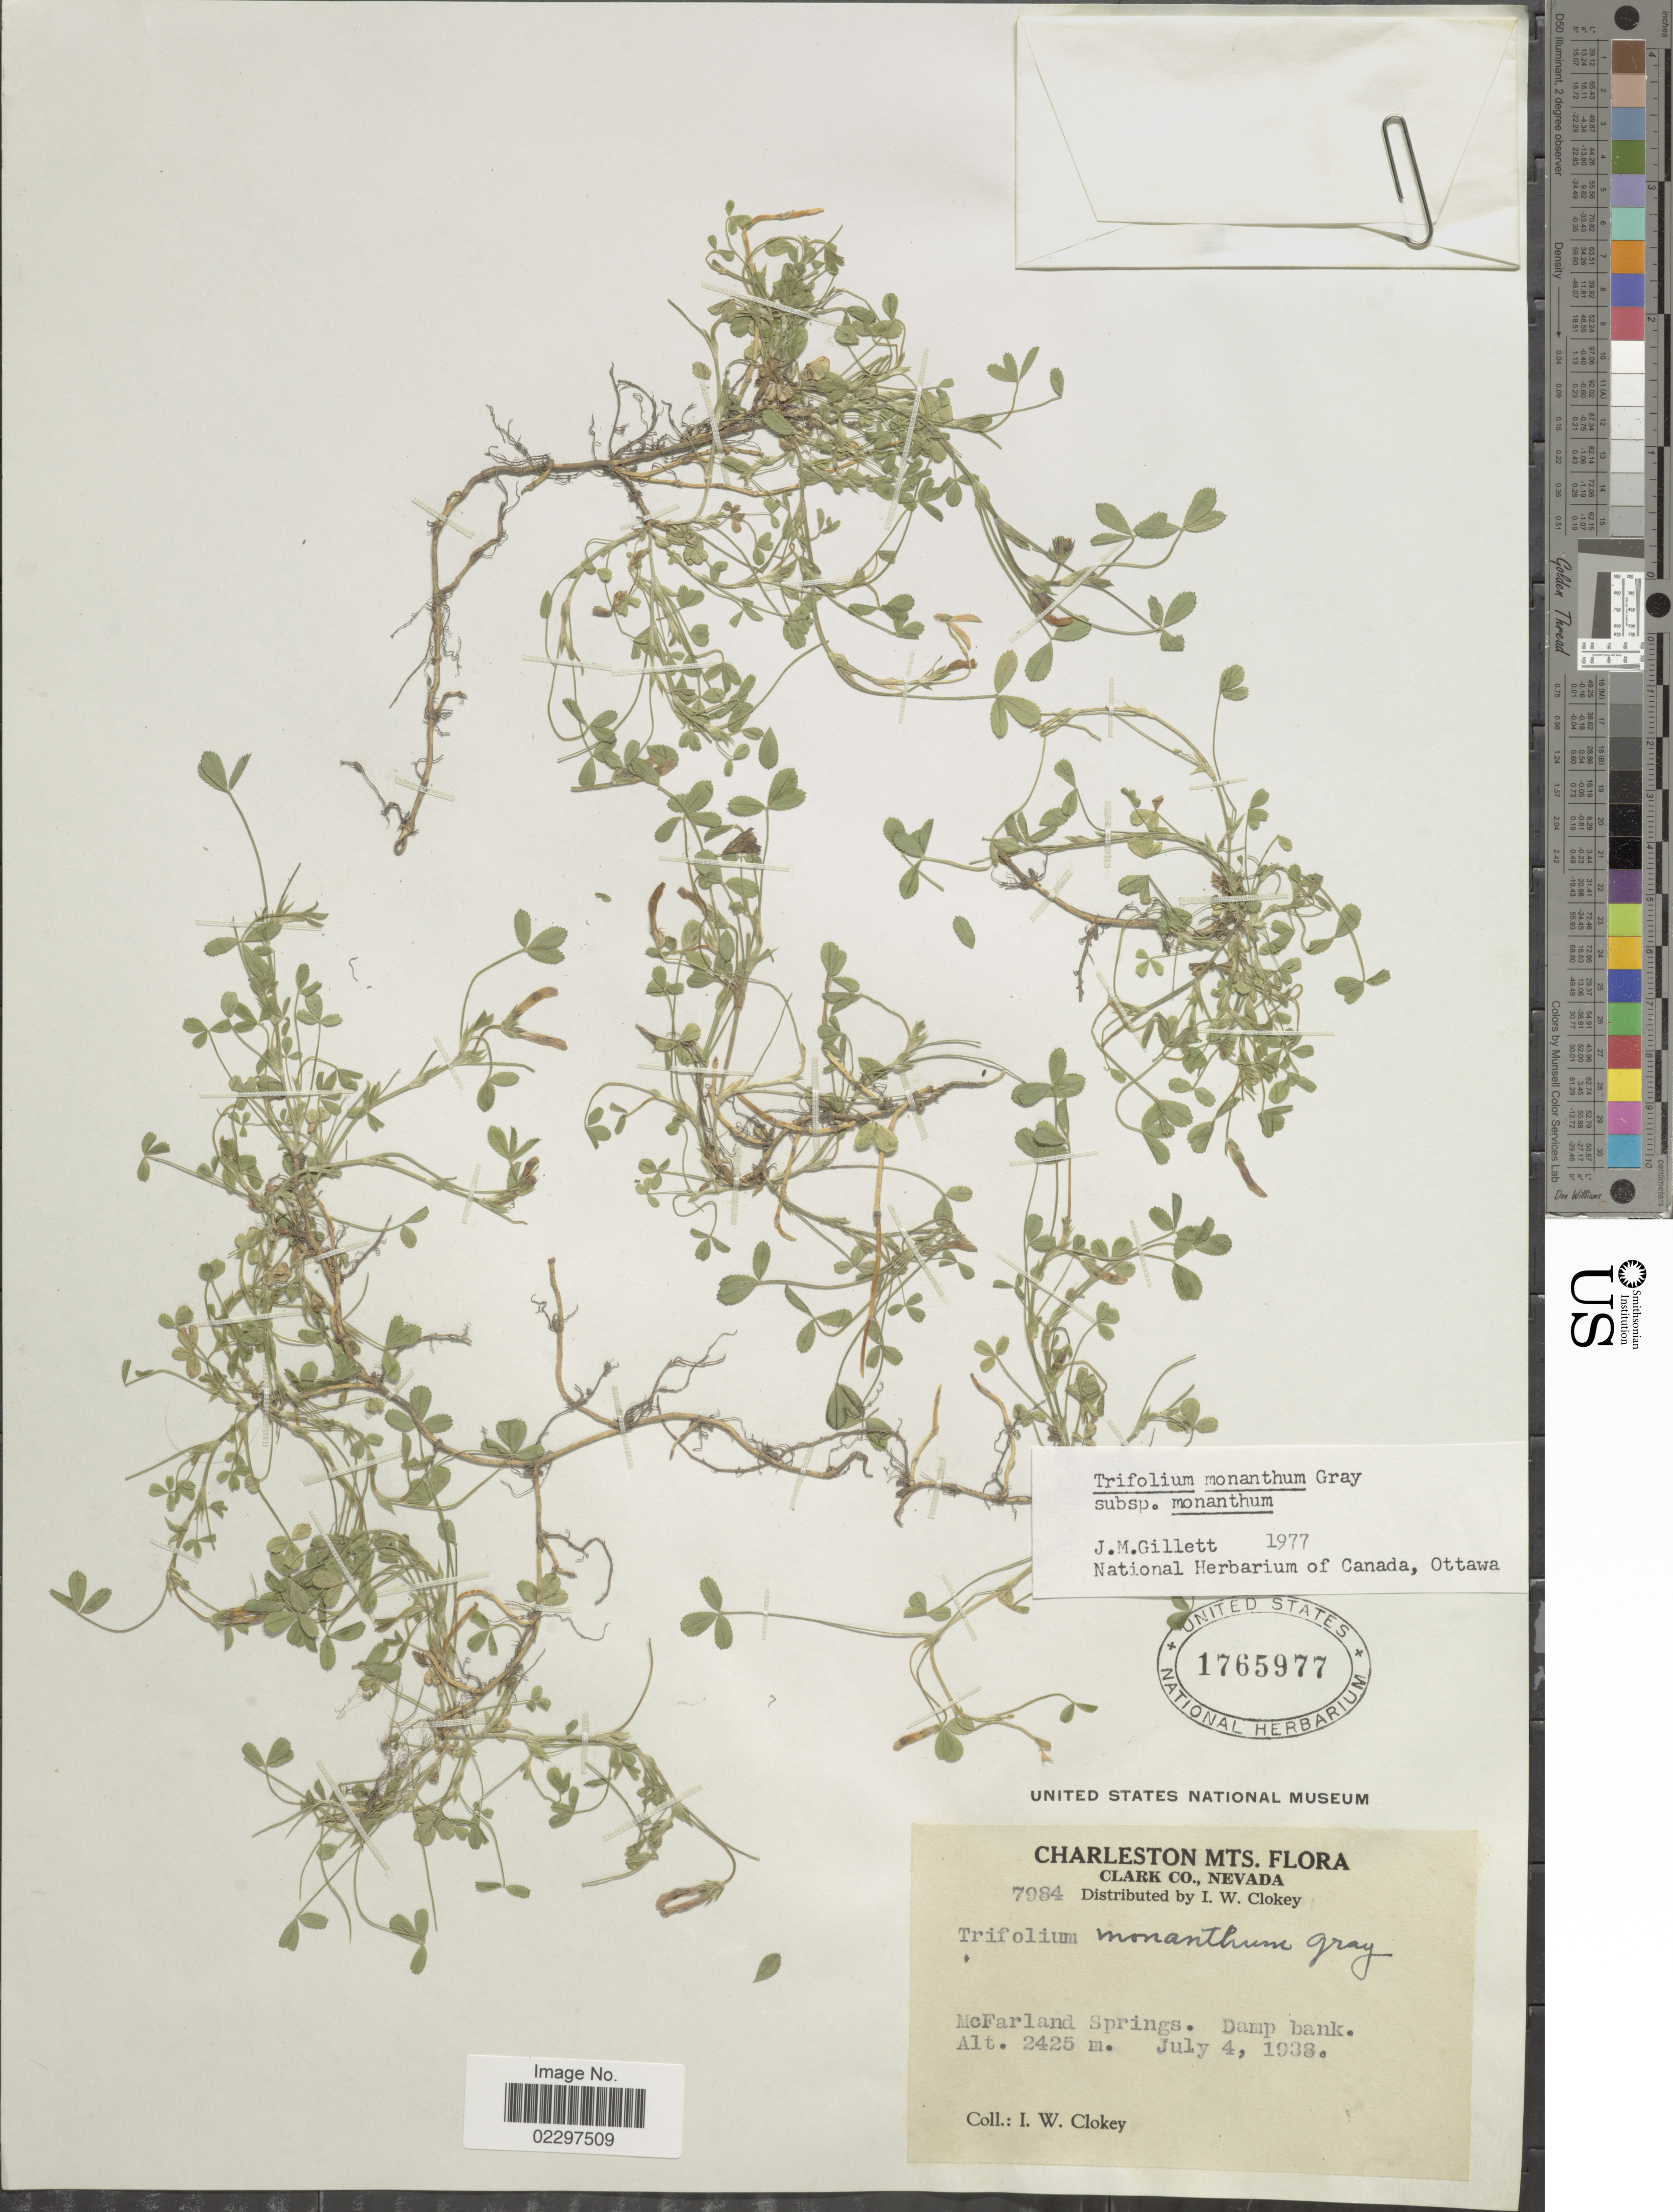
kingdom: Plantae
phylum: Tracheophyta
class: Magnoliopsida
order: Fabales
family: Fabaceae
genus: Trifolium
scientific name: Trifolium monanthum subsp. monanthum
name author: A. Gray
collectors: I. W. Clokey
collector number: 7984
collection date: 1938-07-04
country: United States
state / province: Nevada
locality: Charleston Mts. Clark Co. McFarland Springs. Damp bank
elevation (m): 2425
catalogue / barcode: US 1765977